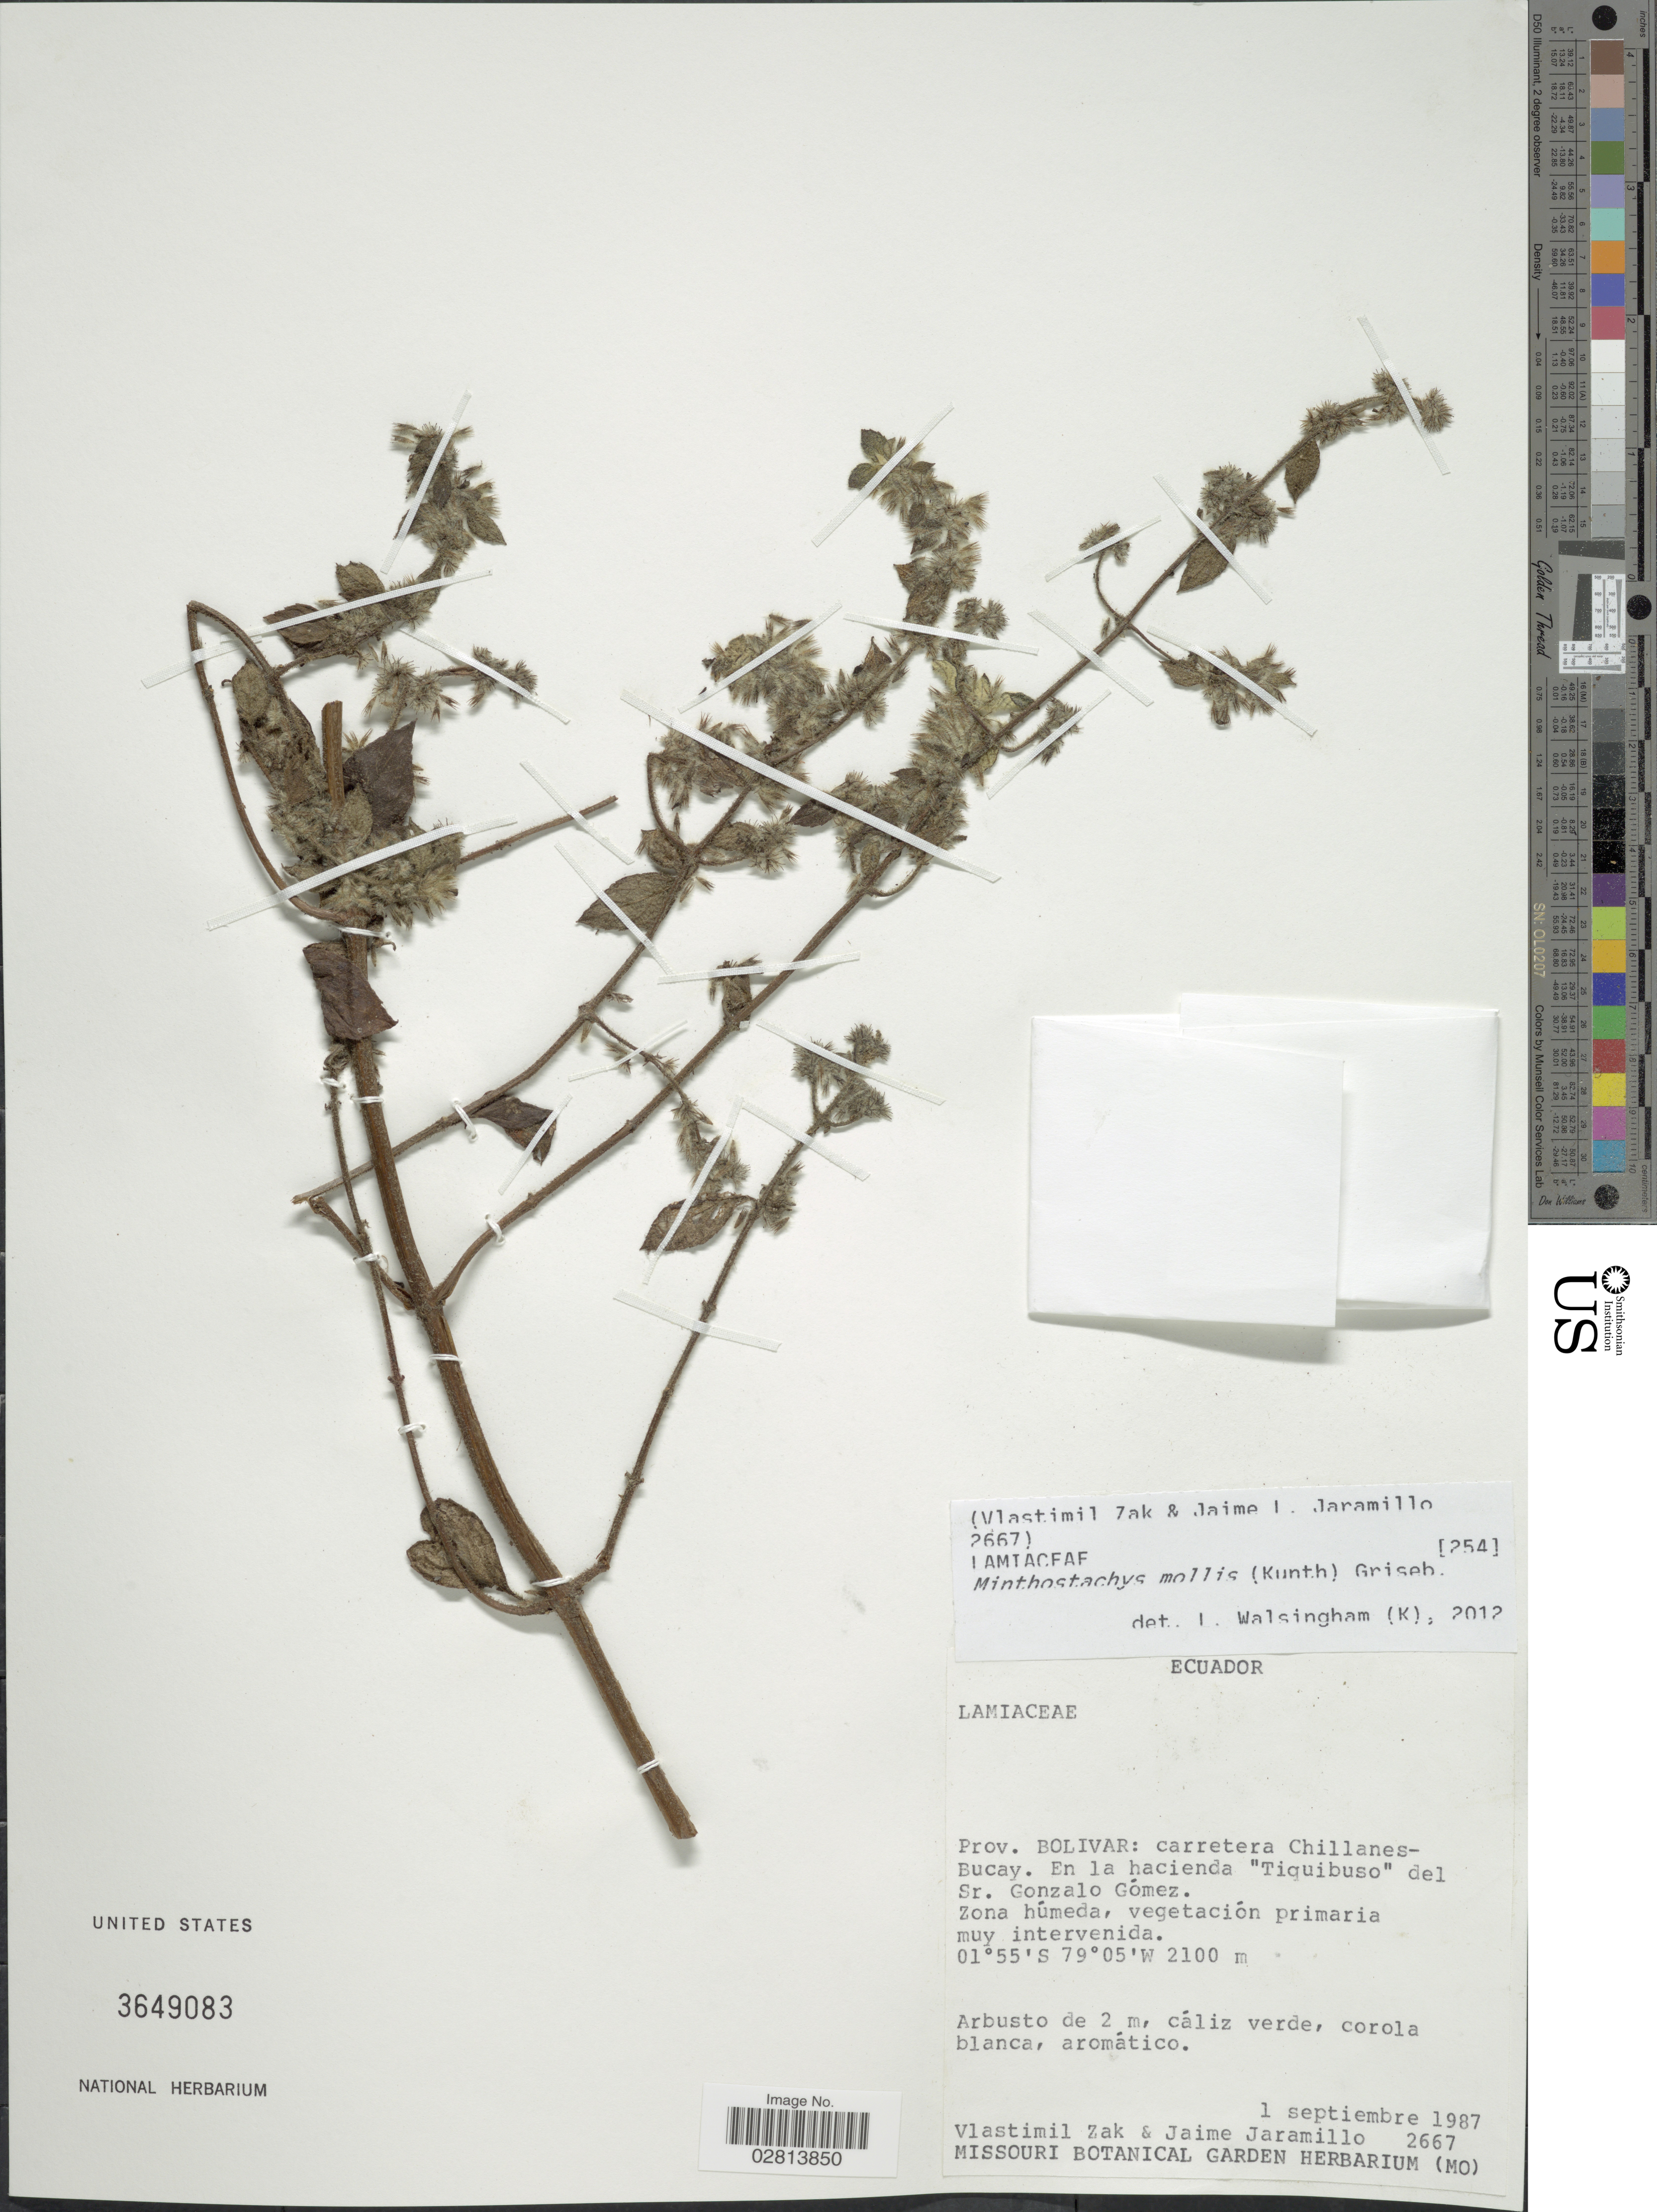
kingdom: Plantae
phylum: Tracheophyta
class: Magnoliopsida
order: Lamiales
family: Lamiaceae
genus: Minthostachys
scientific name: Minthostachys mollis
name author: (Kunth) Griseb.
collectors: V. Zak & J. Jaramillo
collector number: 2667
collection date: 1987-09-01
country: Ecuador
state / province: Bolívar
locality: Prov. Bolivar: carretera Chillanes-Bucay. En la hacienda "Tiquibuso" del Sr. Gonzalo Gómez.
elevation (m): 2100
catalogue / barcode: US 3649083